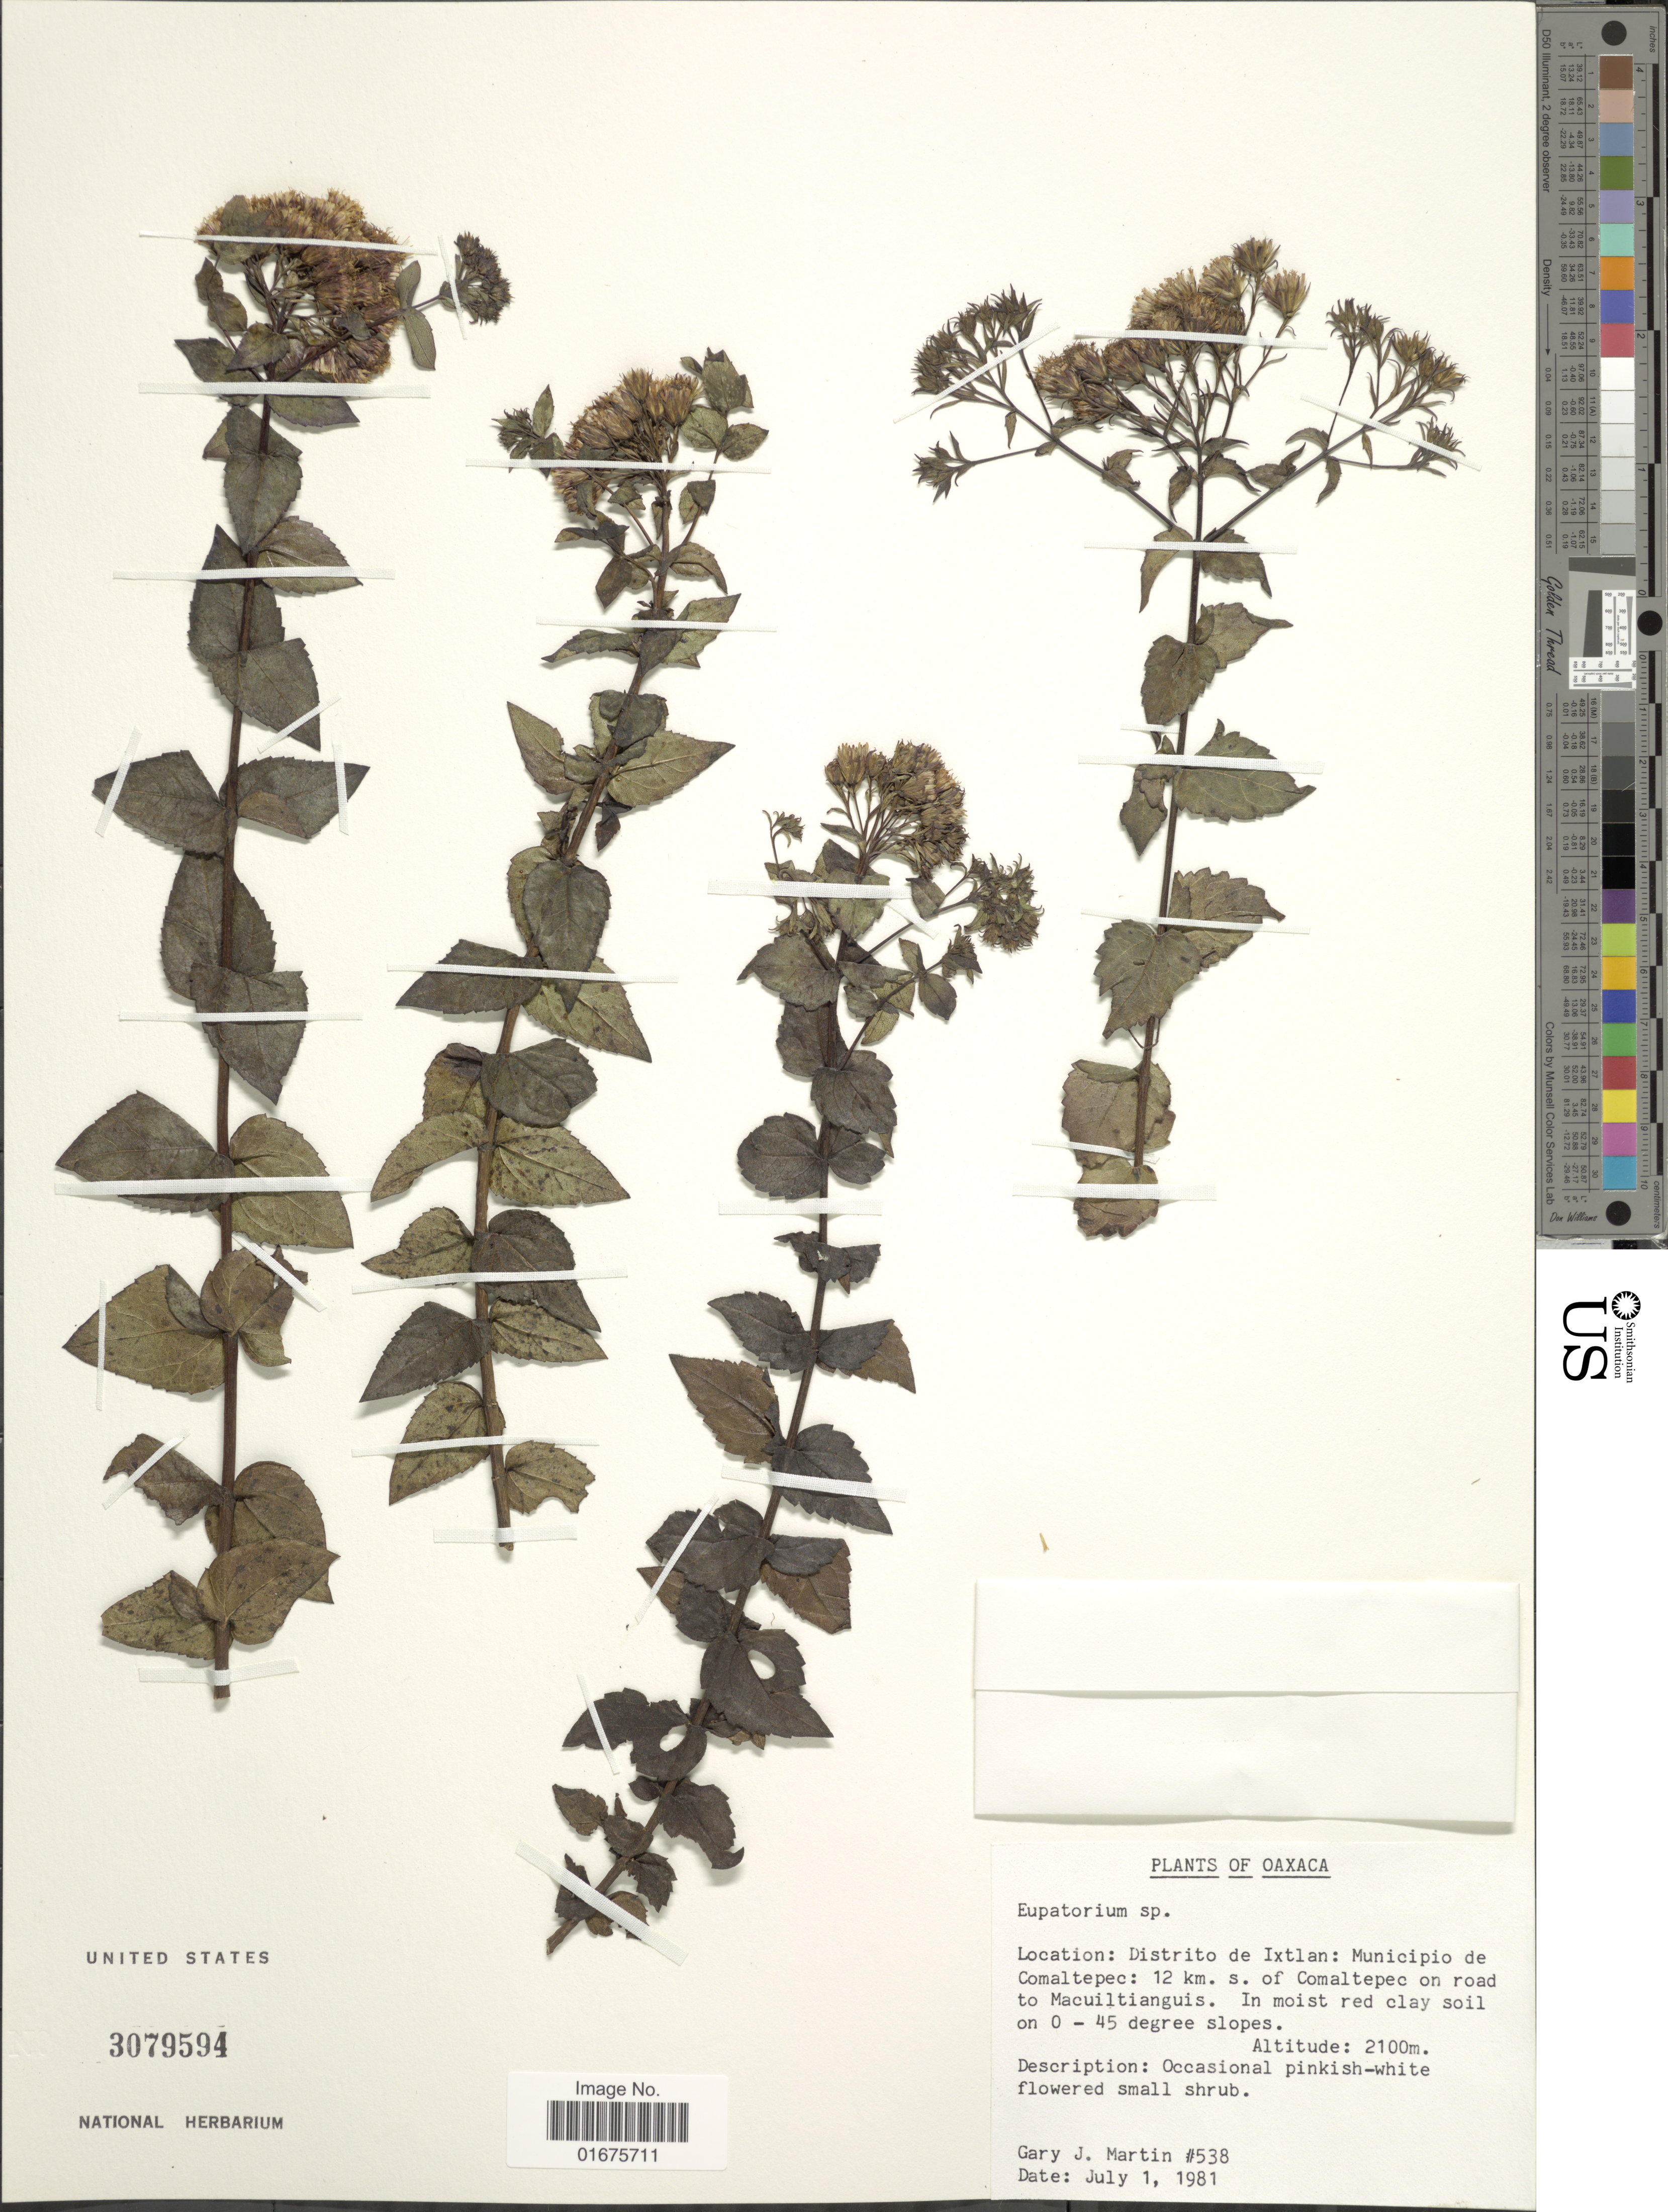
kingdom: Plantae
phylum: Tracheophyta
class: Magnoliopsida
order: Asterales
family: Asteraceae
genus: Ageratina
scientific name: Ageratina collodes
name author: (B.L. Rob. & Greenm.) R.M. King & H. Rob.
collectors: G. J. Martin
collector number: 538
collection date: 1981-07-01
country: Mexico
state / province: Oaxaca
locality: Distrito de Ixtlan: Muncipio de Comaltepec: 12 km. s. of Comaltepec on road to Macuiltianguis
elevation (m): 2100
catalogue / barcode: US 3079594